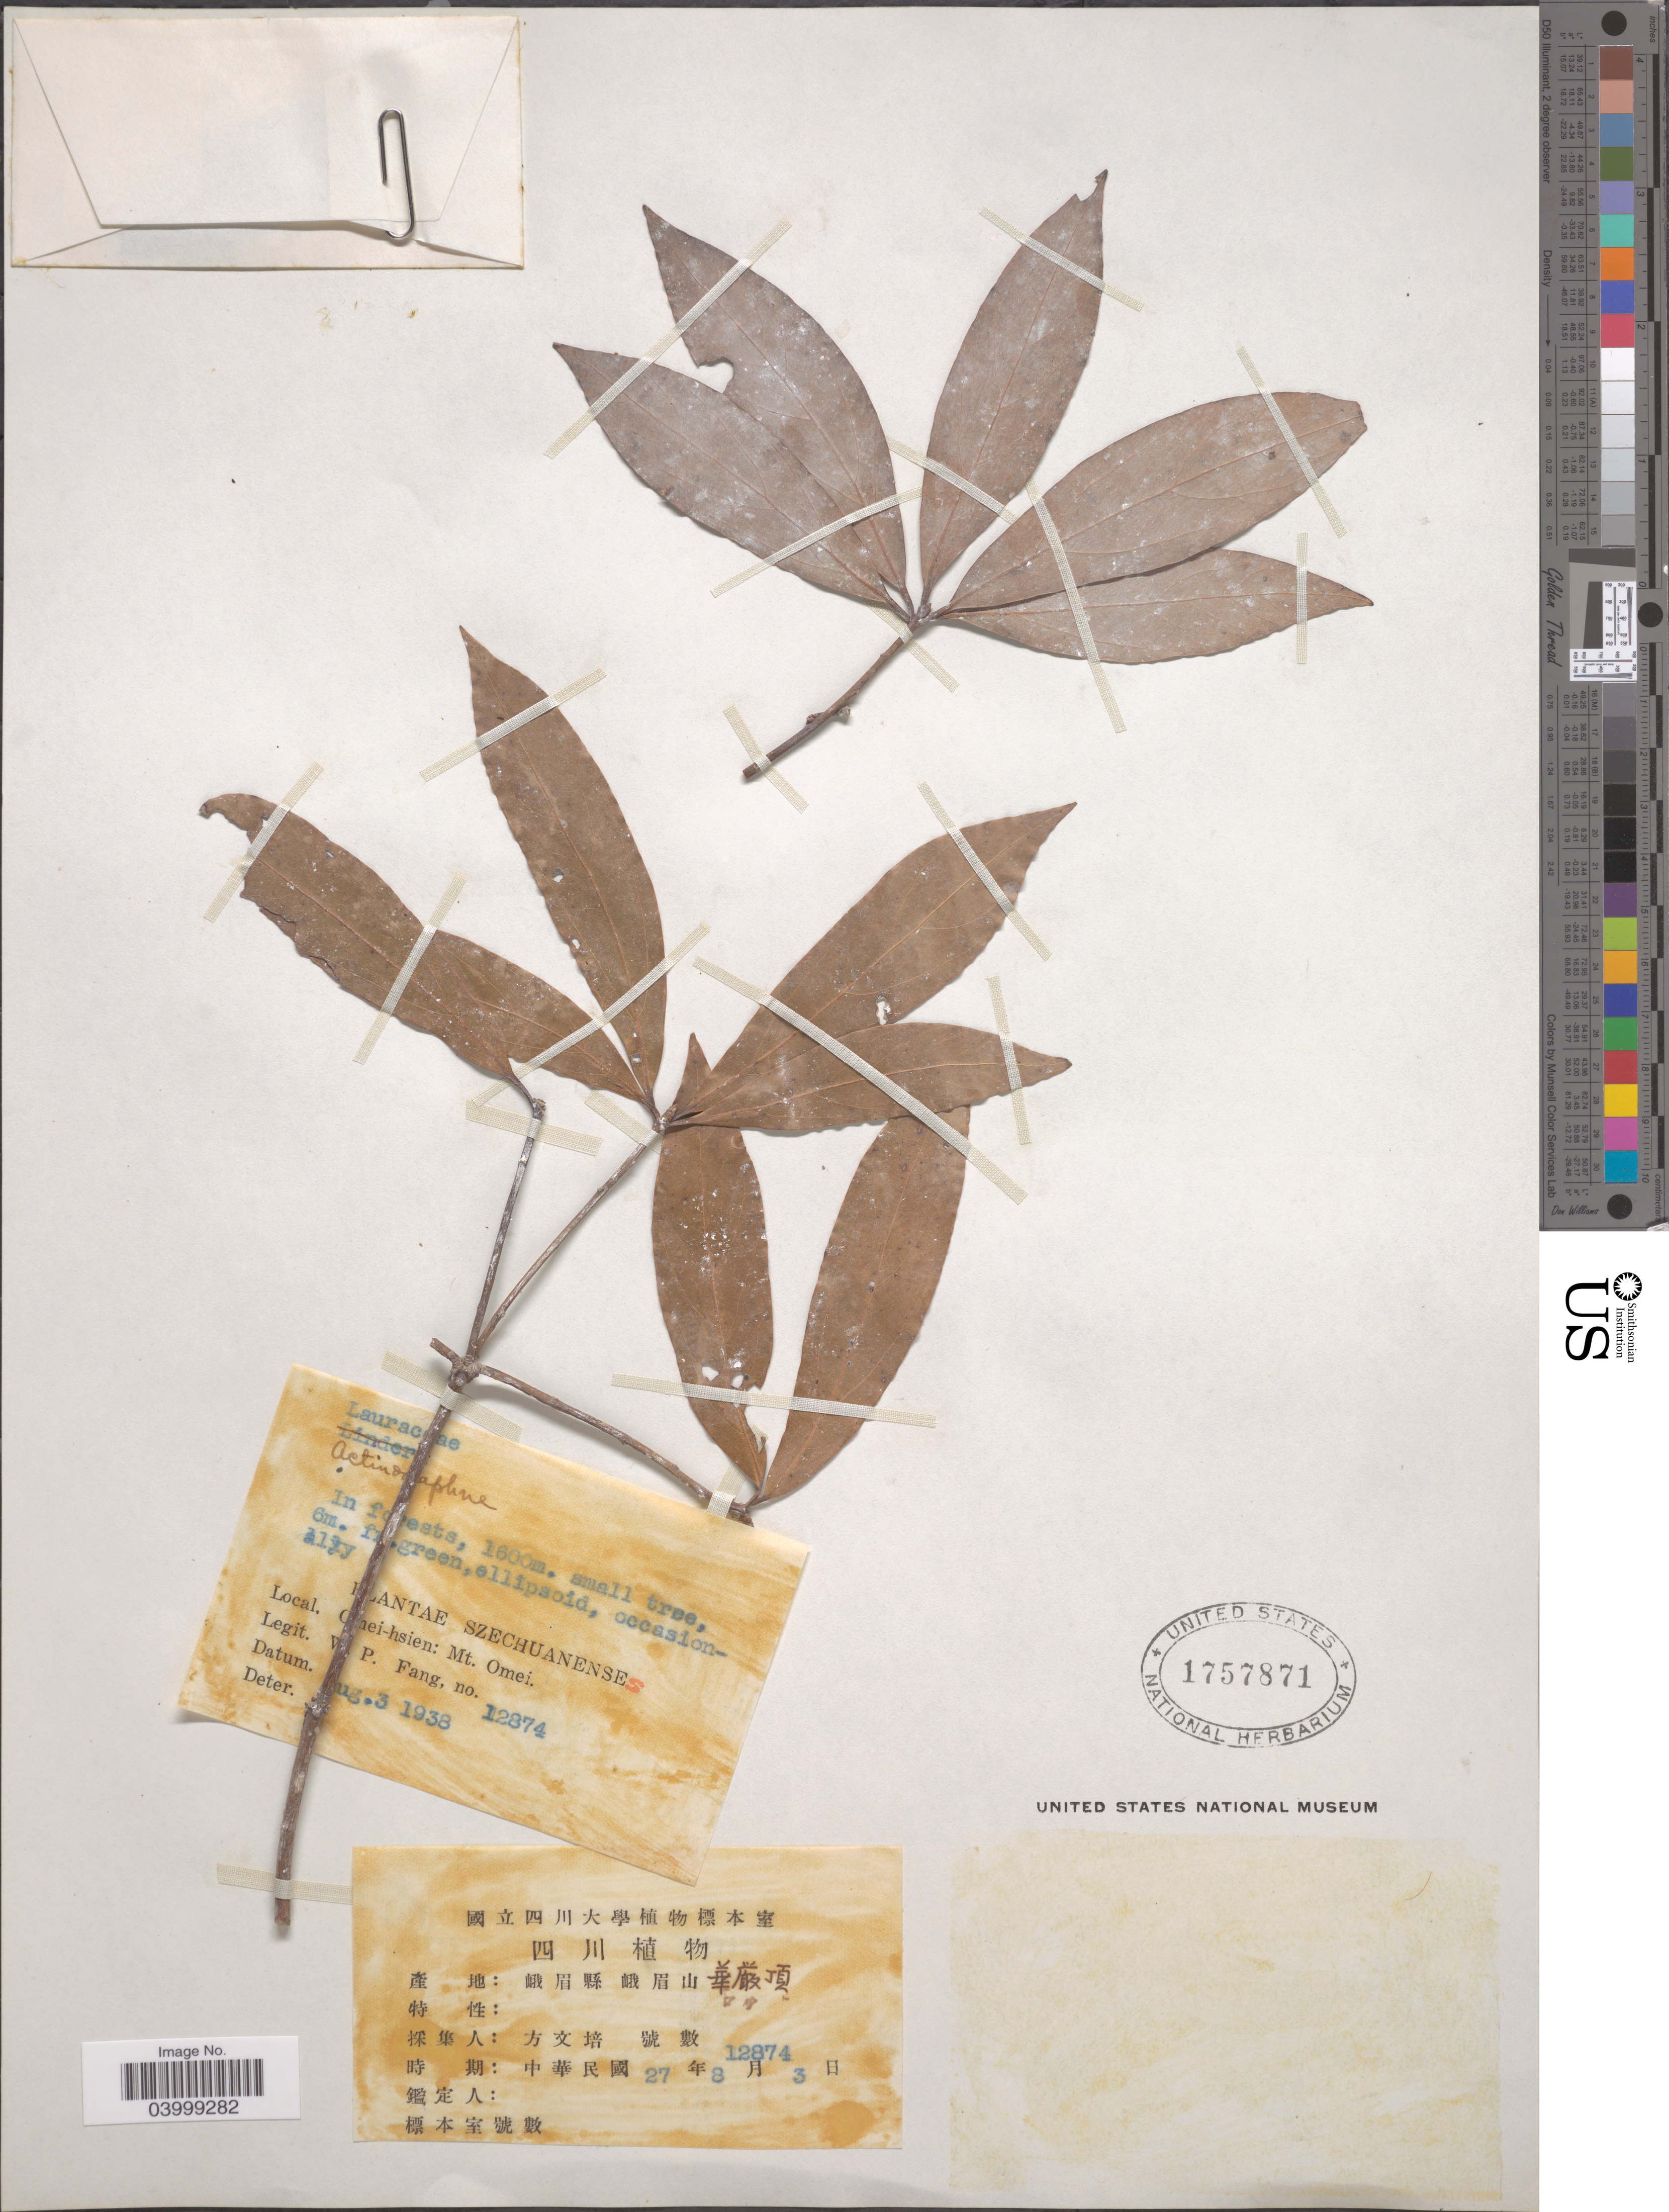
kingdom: Plantae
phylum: Tracheophyta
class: Magnoliopsida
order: Laurales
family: Lauraceae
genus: Actinodaphne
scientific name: Actinodaphne sp.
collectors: W. P. Fang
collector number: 12874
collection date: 1938-08-03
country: China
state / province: Sichuan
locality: Szechuanense. Omei Hsien; Mount Omei.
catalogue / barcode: US 1757871